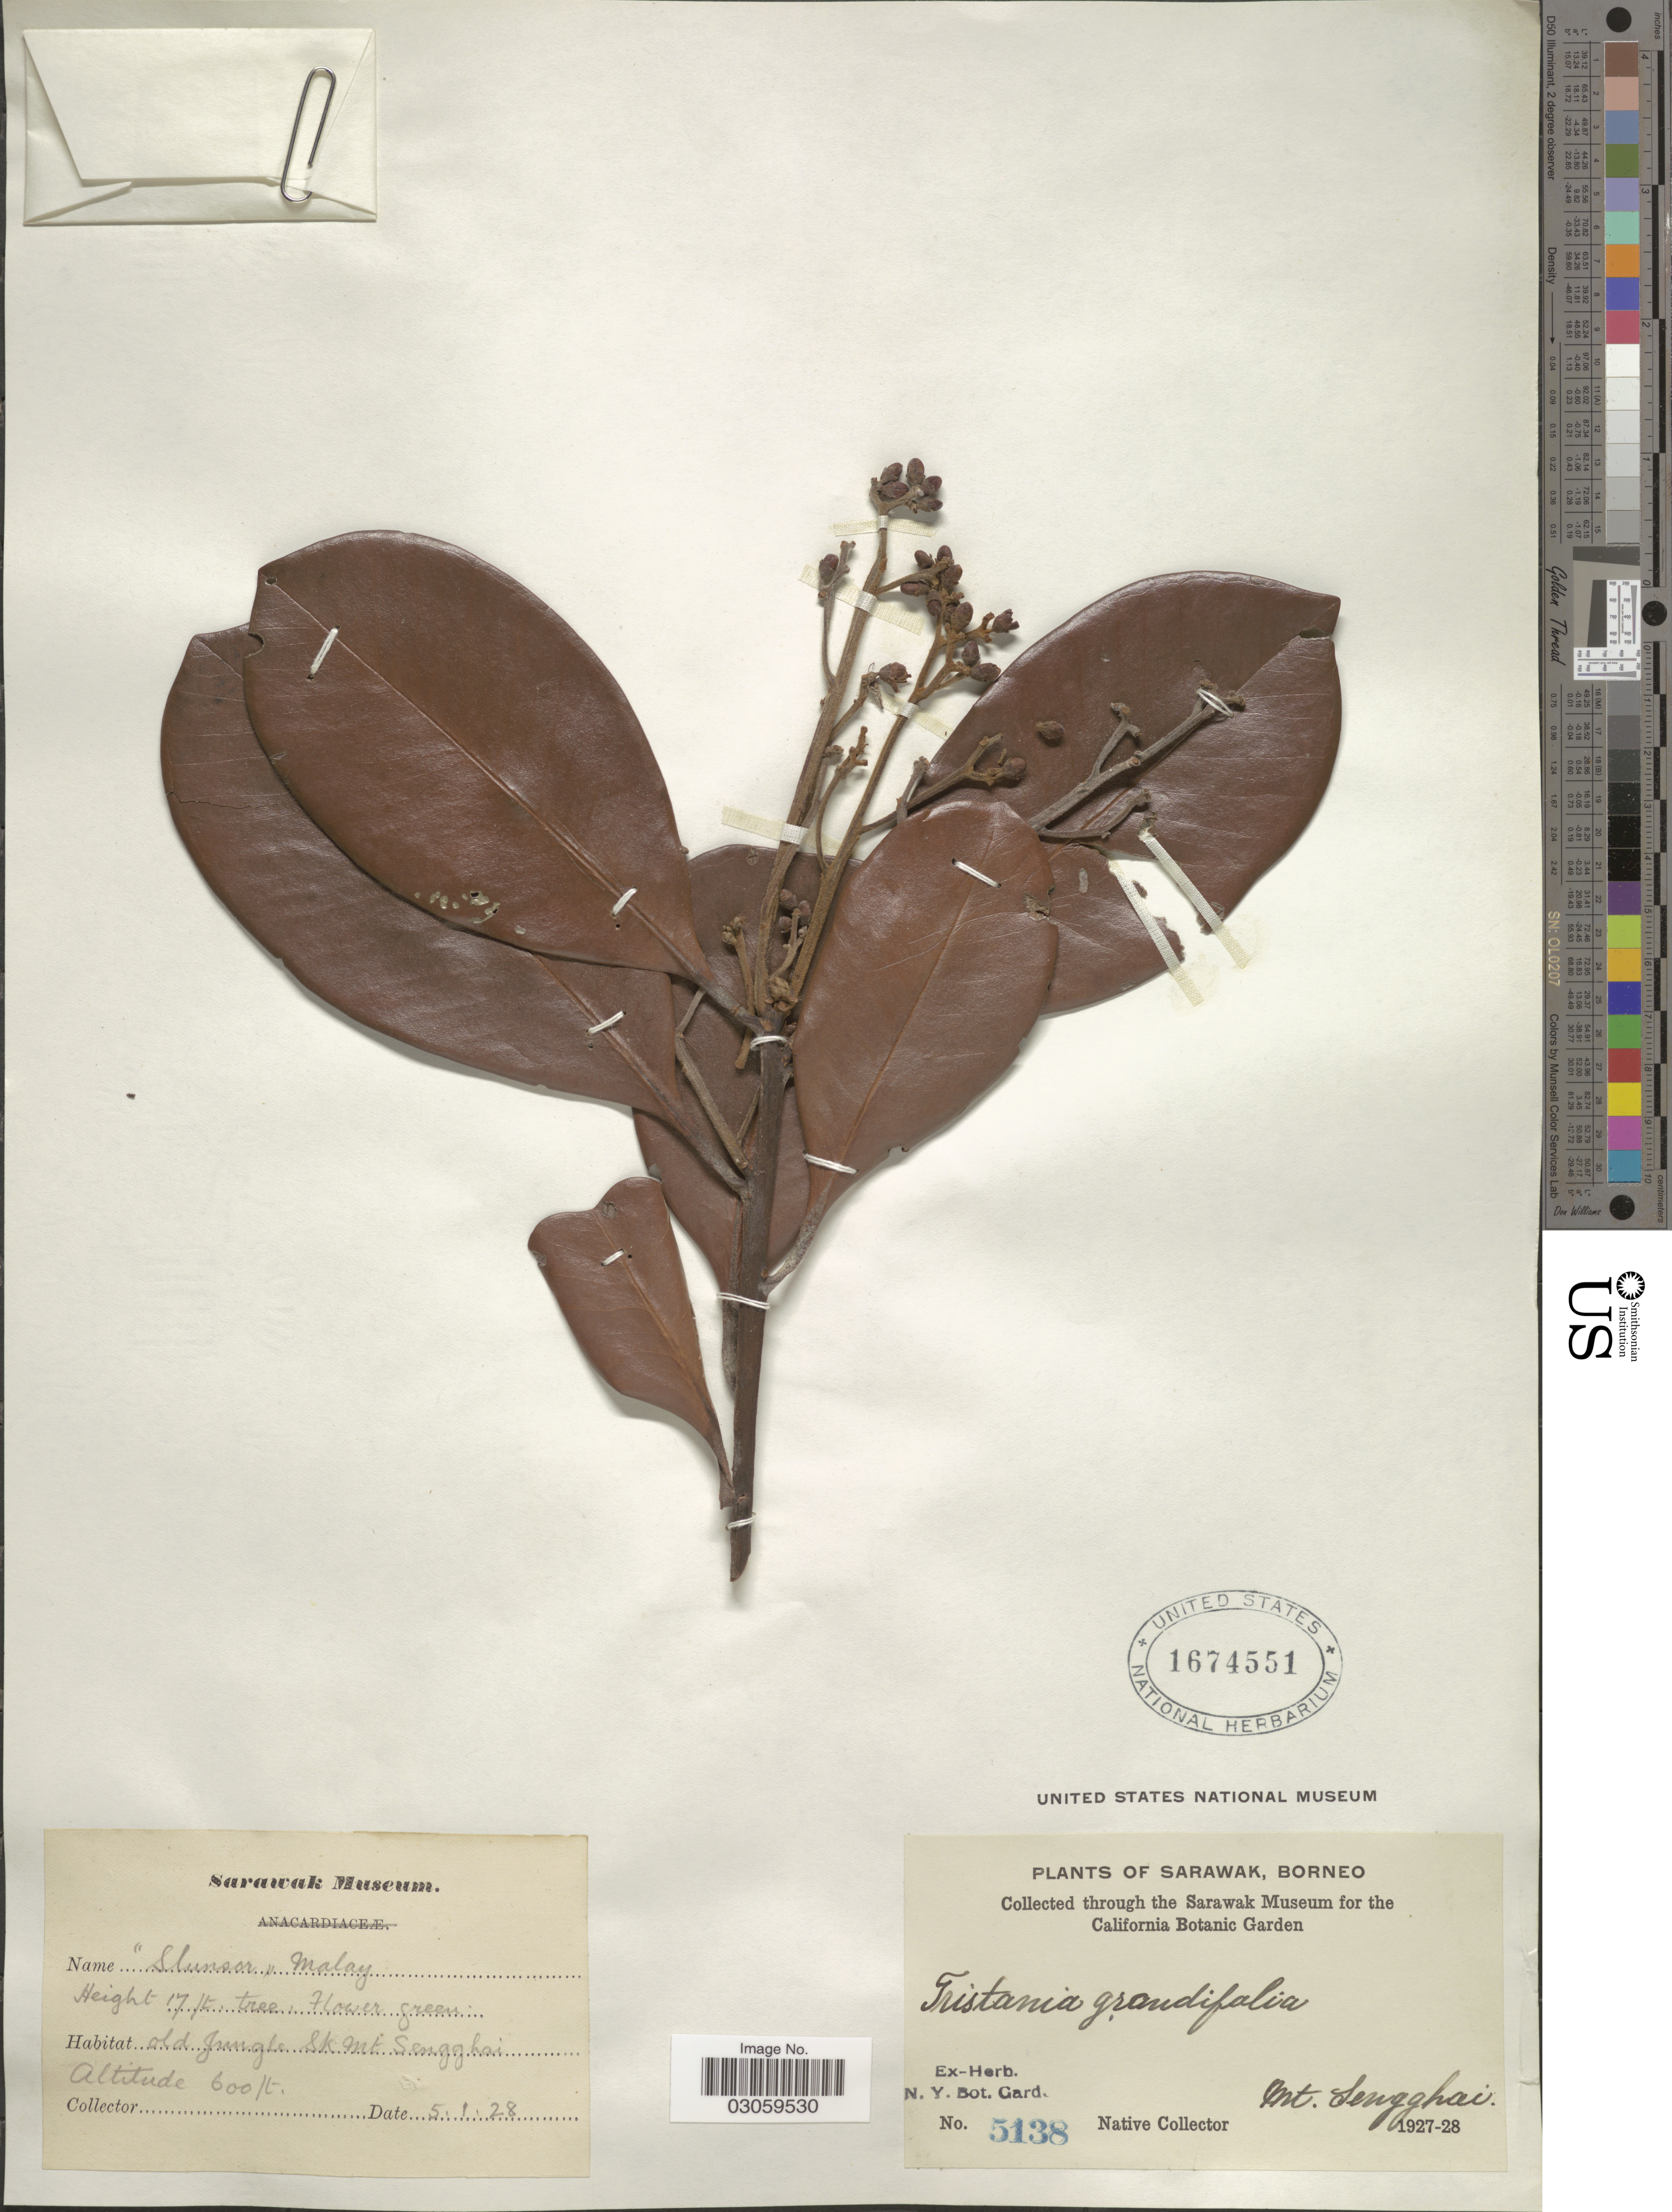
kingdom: Plantae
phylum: Tracheophyta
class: Magnoliopsida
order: Myrtales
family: Myrtaceae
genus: Tristaniopsis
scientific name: Tristaniopsis merguensis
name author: (Griff.) P.G. Wilson & J. T. Waterh.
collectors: Native collector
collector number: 5138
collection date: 1928-01-05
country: Malaysia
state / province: Sarawak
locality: Borneo. Old Jungle Sk mt. Sengghai.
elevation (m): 183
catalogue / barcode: US 1674551